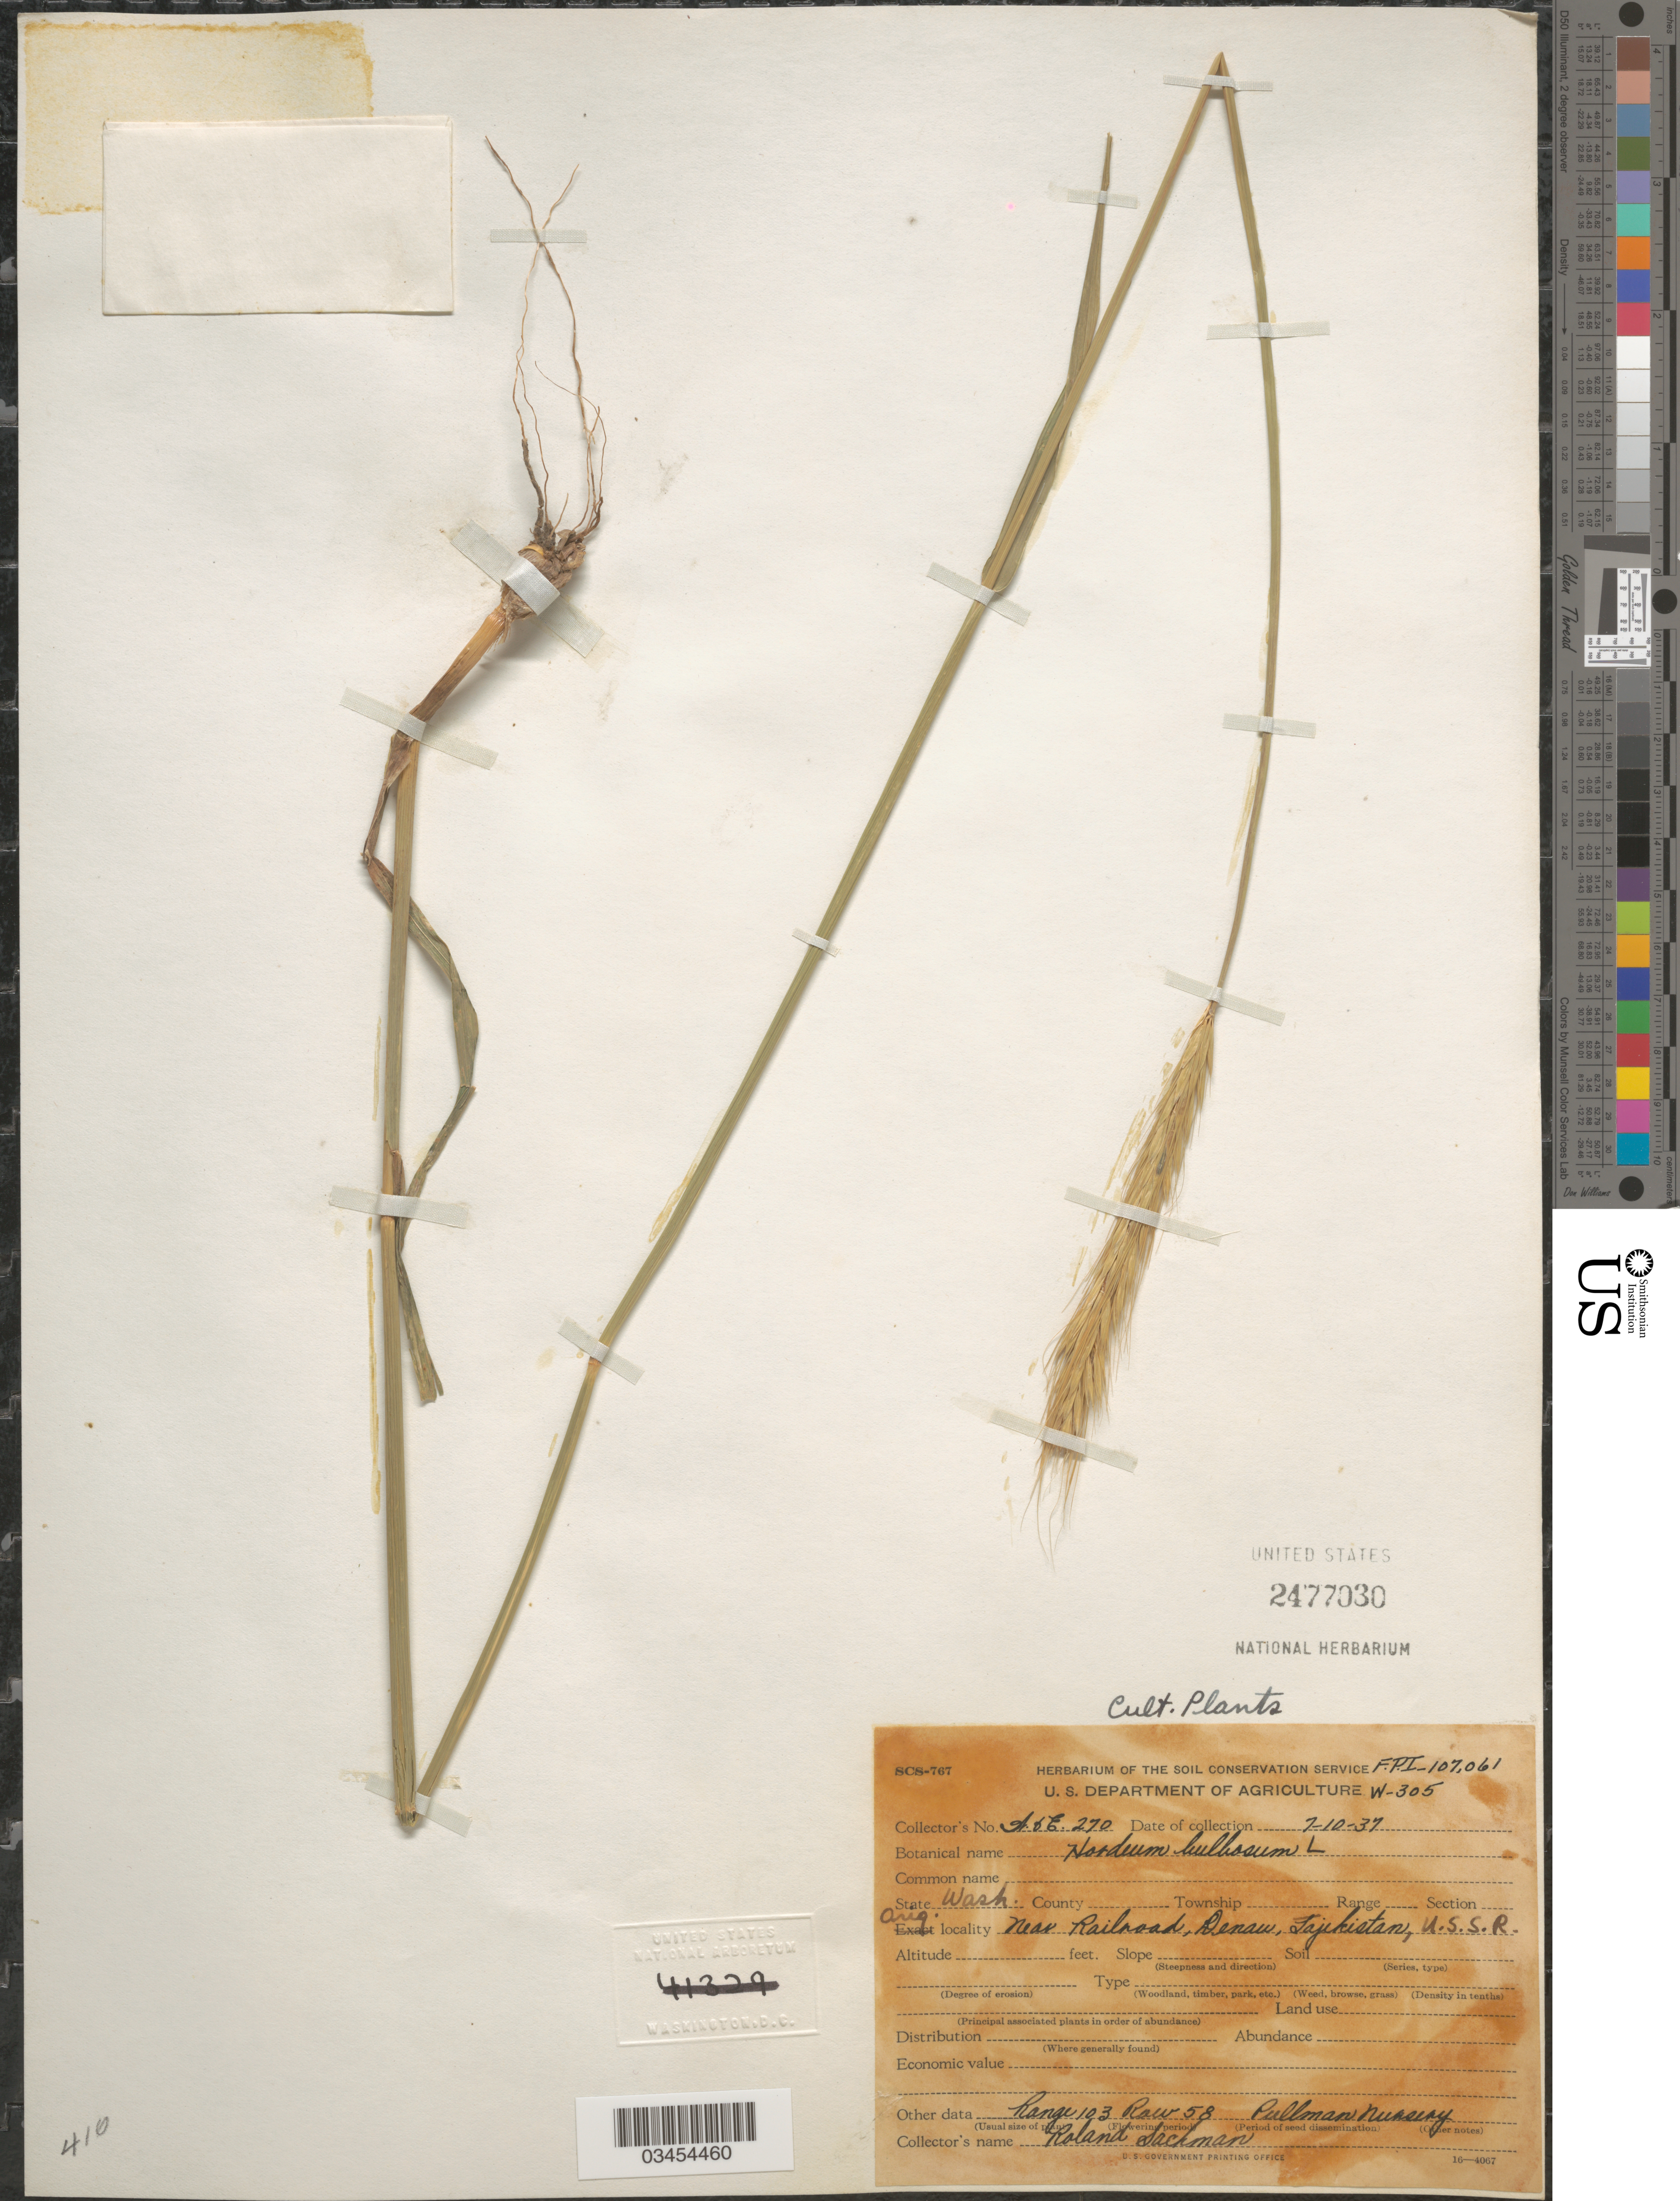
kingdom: Plantae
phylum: Tracheophyta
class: Liliopsida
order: Poales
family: Poaceae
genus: Hordeum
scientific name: Hordeum bulbosum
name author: L.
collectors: R. Jackman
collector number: A6E270*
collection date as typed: Transcribed d/m/y: 10/7/37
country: United States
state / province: Washington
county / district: Whitman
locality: Range 103 Raw 58 Pullman Nursery.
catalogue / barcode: US 2477030